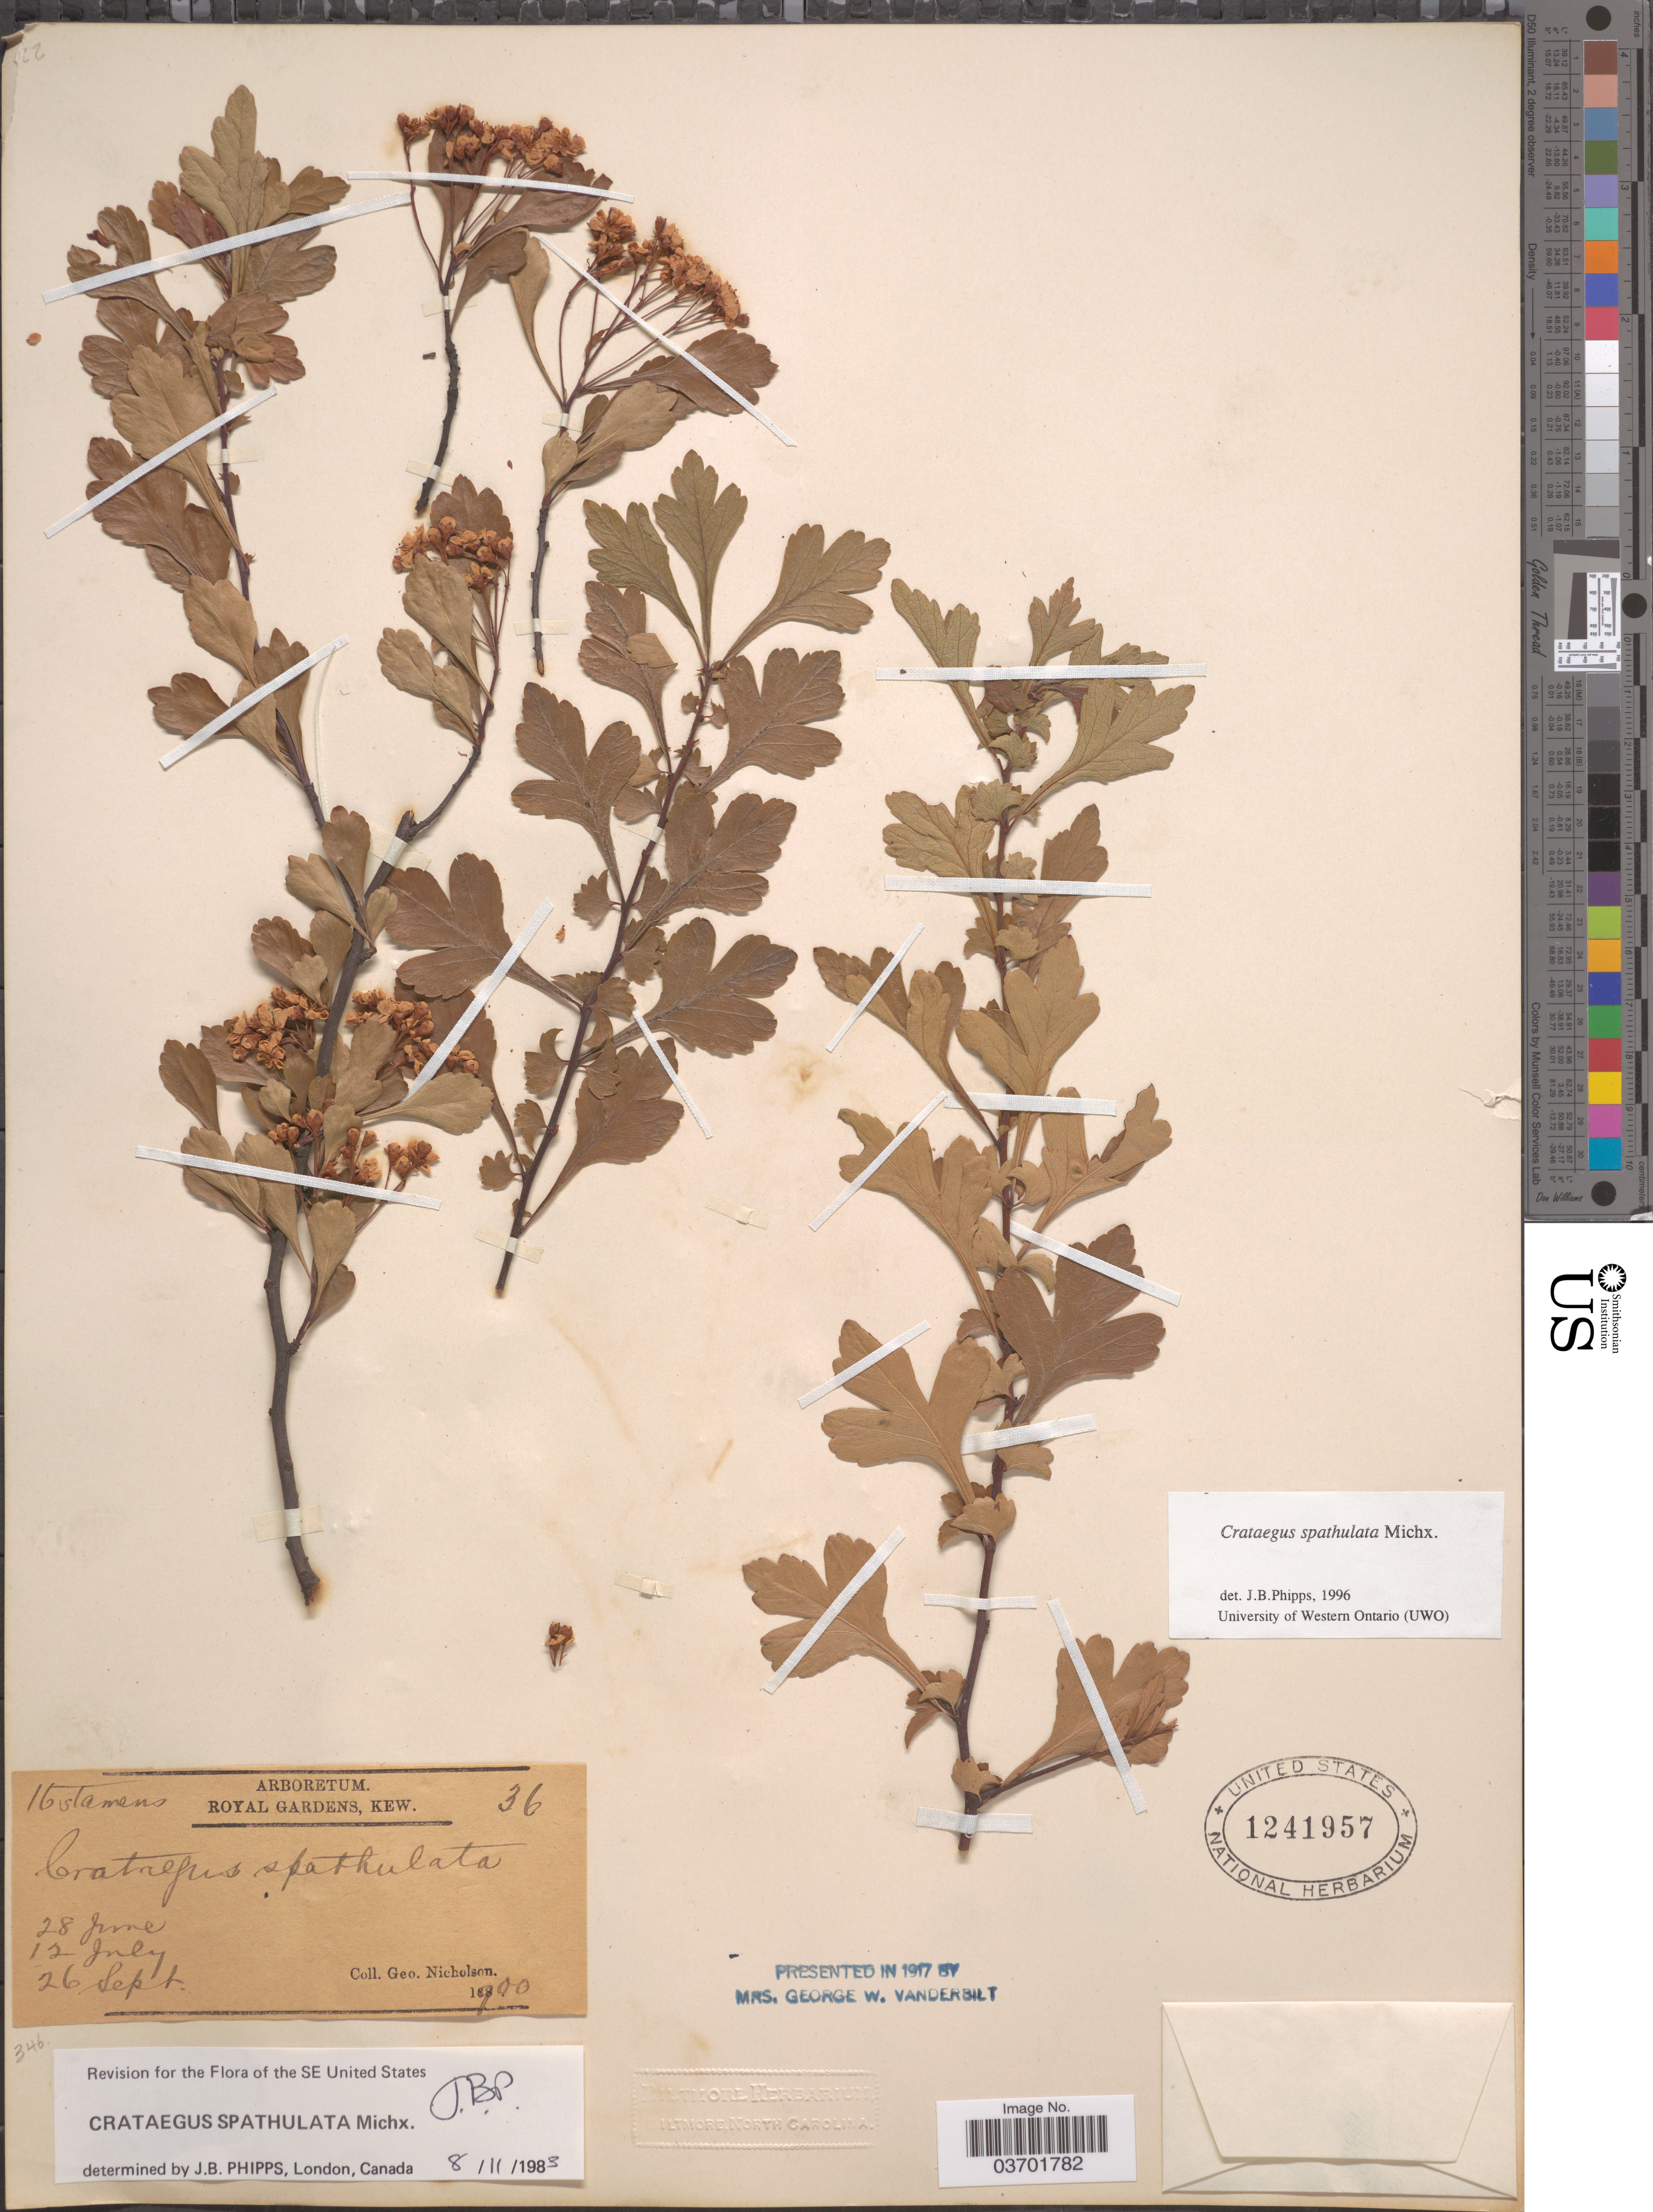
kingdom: Plantae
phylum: Tracheophyta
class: Magnoliopsida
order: Rosales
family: Rosaceae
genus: Crataegus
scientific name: Crataegus spathulata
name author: Michx.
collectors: G. Nicholson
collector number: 36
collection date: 1900-06-28/1900-09-26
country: United Kingdom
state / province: England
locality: Arboretum. Royal Gardens, Kew [unsure placement]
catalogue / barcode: US 1241957